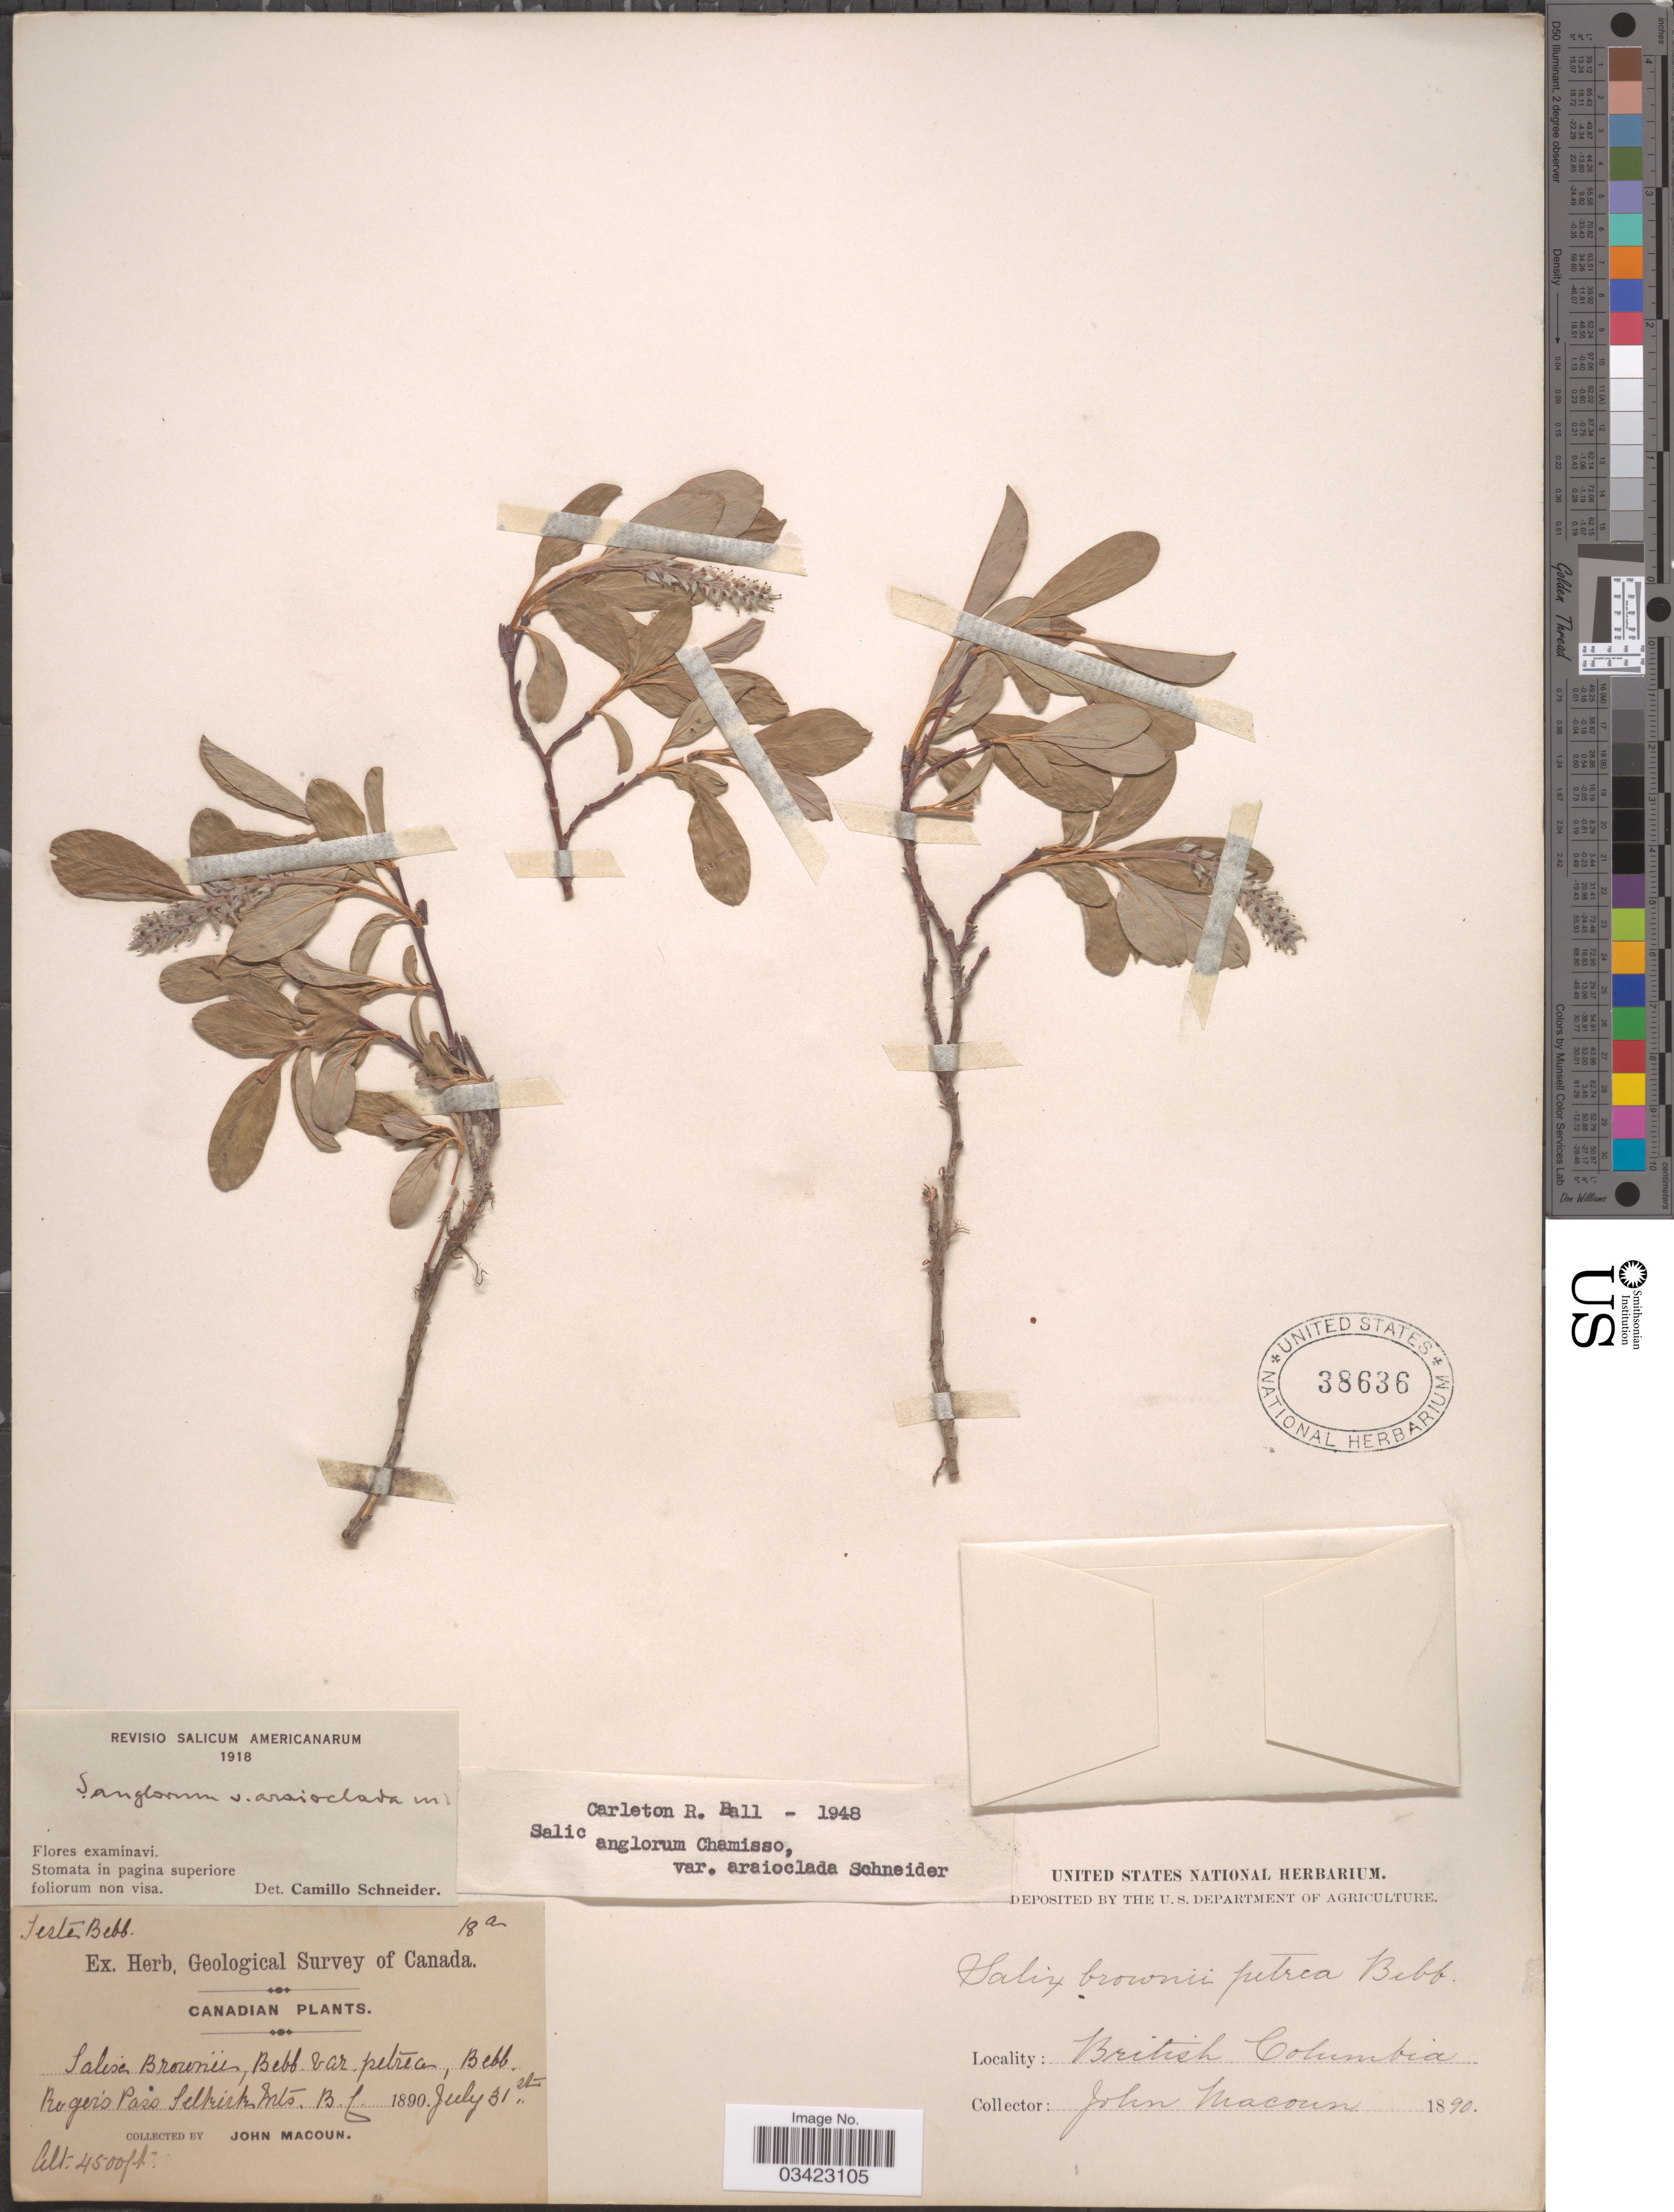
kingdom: Plantae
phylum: Tracheophyta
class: Magnoliopsida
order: Malpighiales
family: Salicaceae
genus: Salix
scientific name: Salix anglorum var. araioclada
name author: C.K. Schneid.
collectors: J. Macoun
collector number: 18a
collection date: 1890-07-31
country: Canada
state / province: British Columbia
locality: Roger's Pass Selkirk Mts.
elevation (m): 1372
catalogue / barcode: US 38636